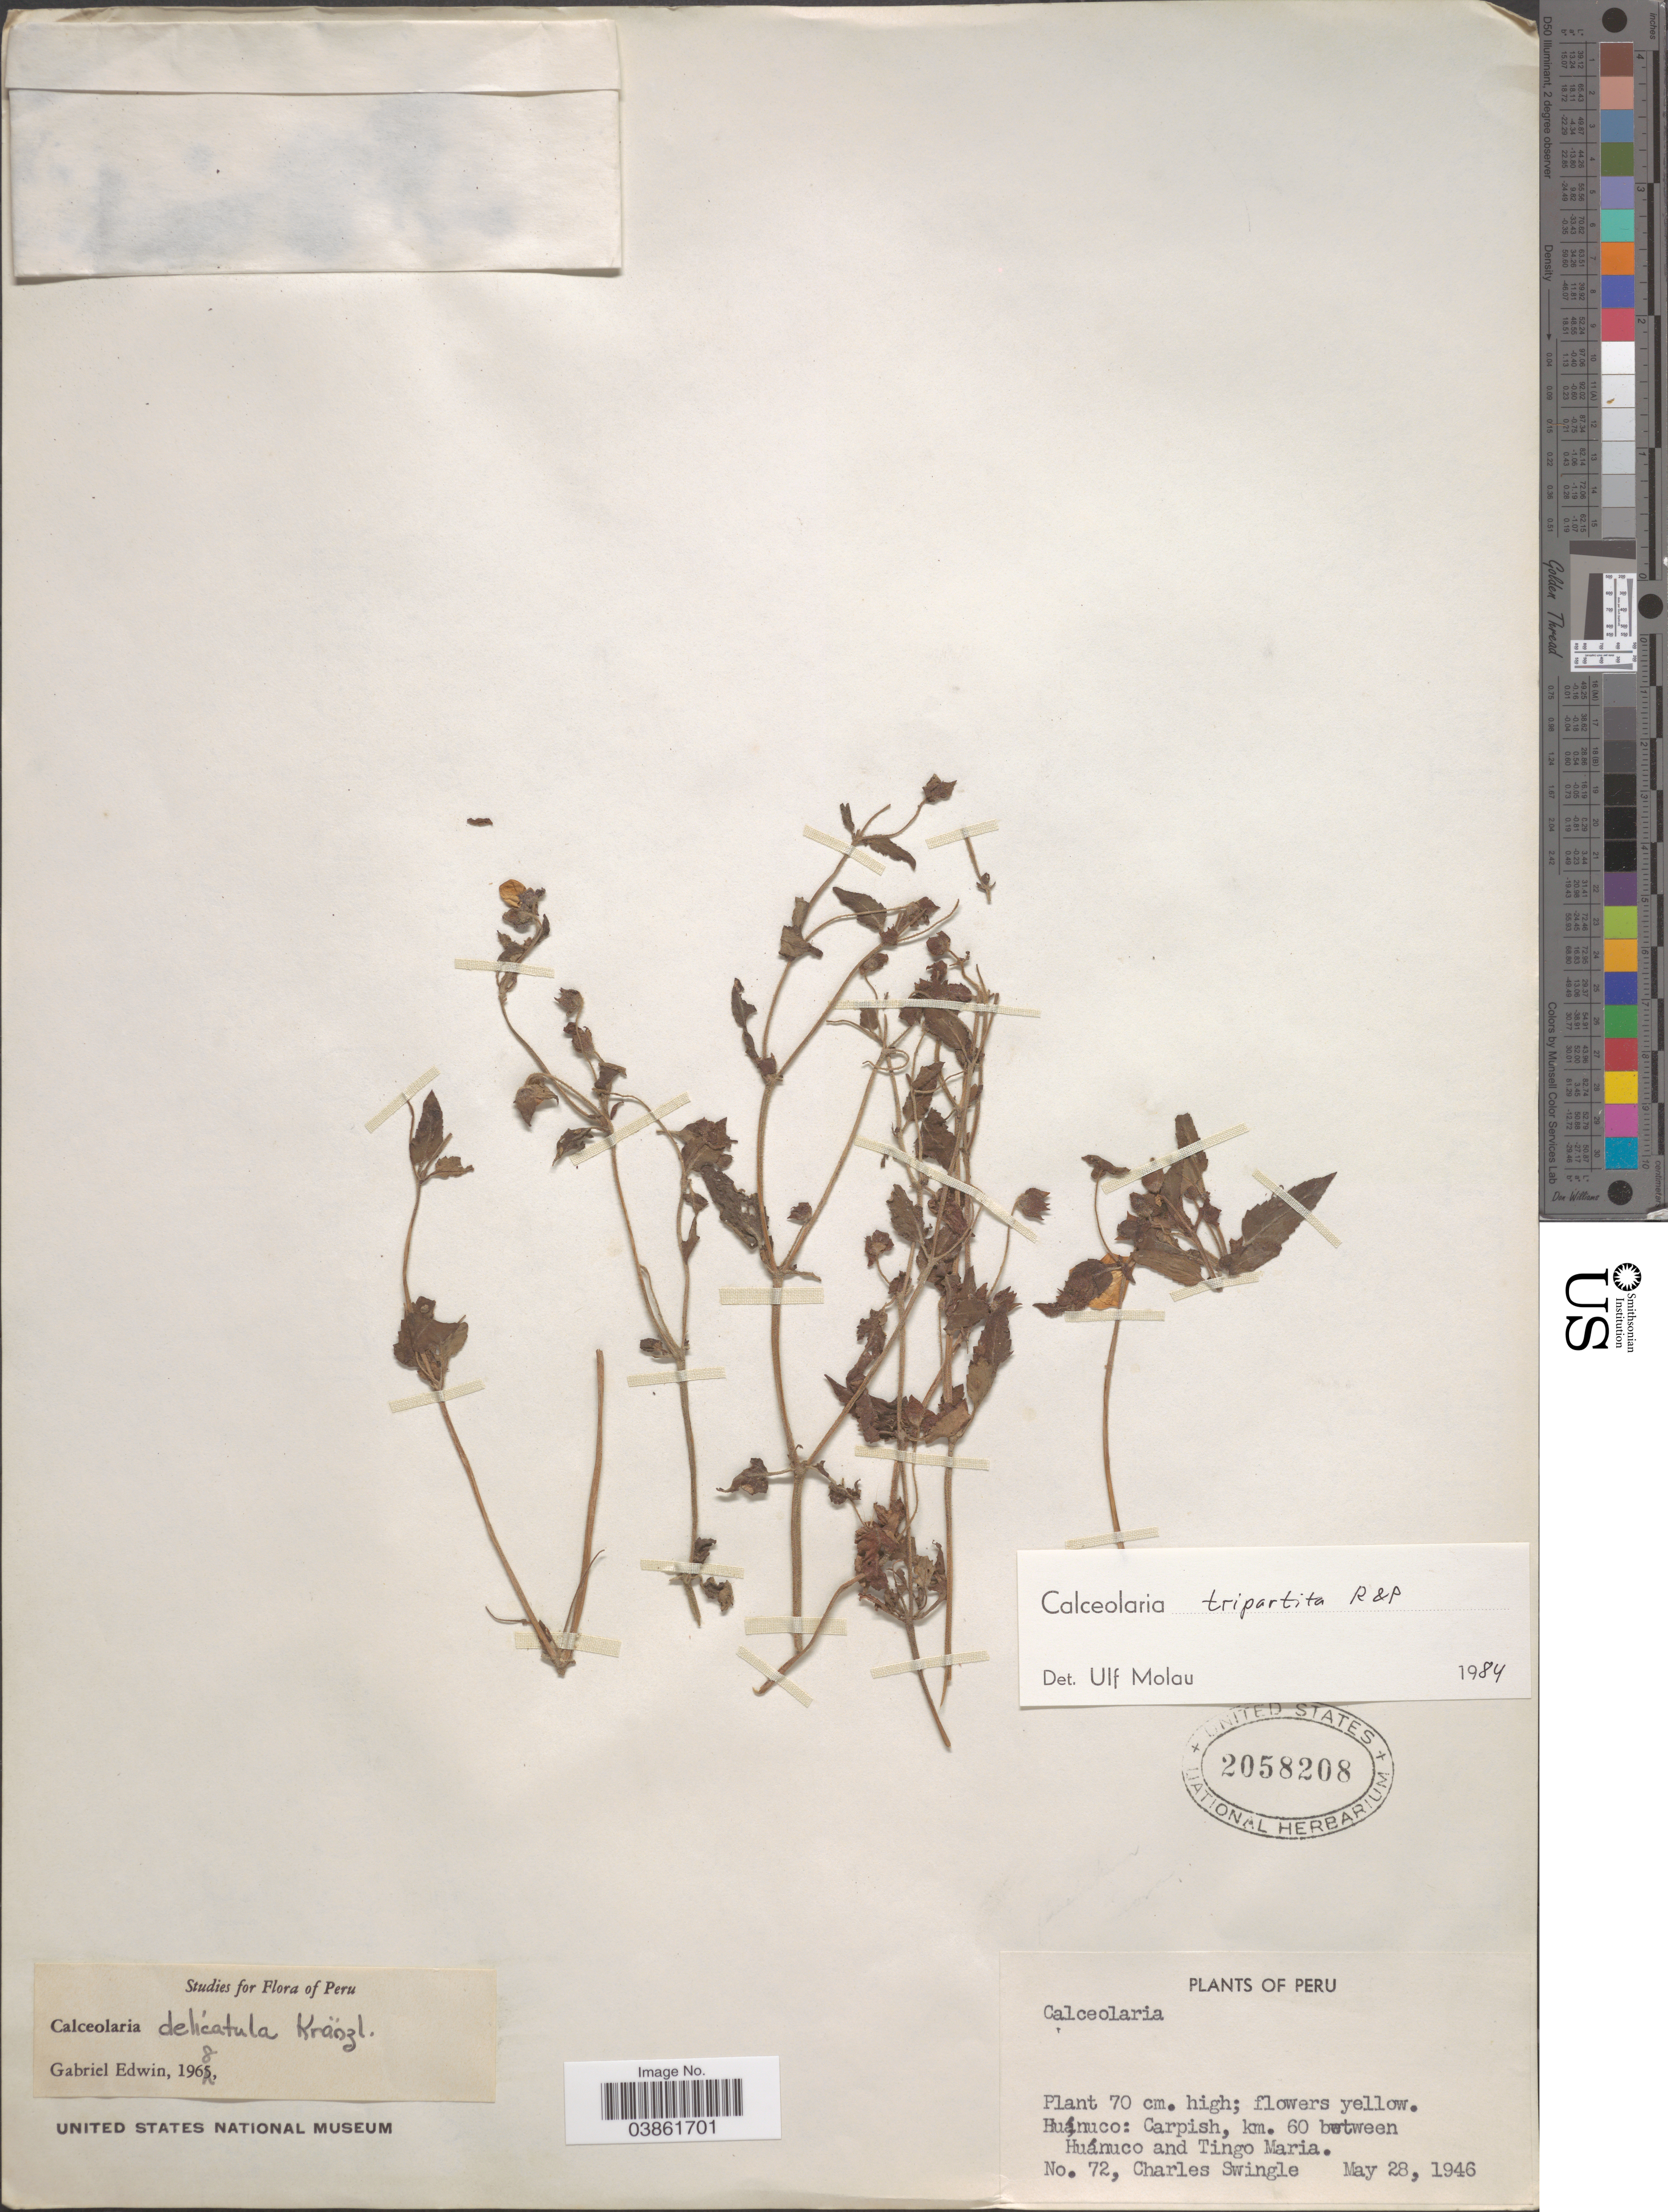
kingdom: Plantae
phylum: Tracheophyta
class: Magnoliopsida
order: Lamiales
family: Calceolariaceae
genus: Calceolaria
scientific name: Calceolaria tripartita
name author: Ruiz & Pav.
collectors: C. Swingle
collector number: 72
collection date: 1946-05-28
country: Peru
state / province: Huánuco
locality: Carpish, km. 60 between Huánuco and Tingo Maria.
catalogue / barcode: US 2058208